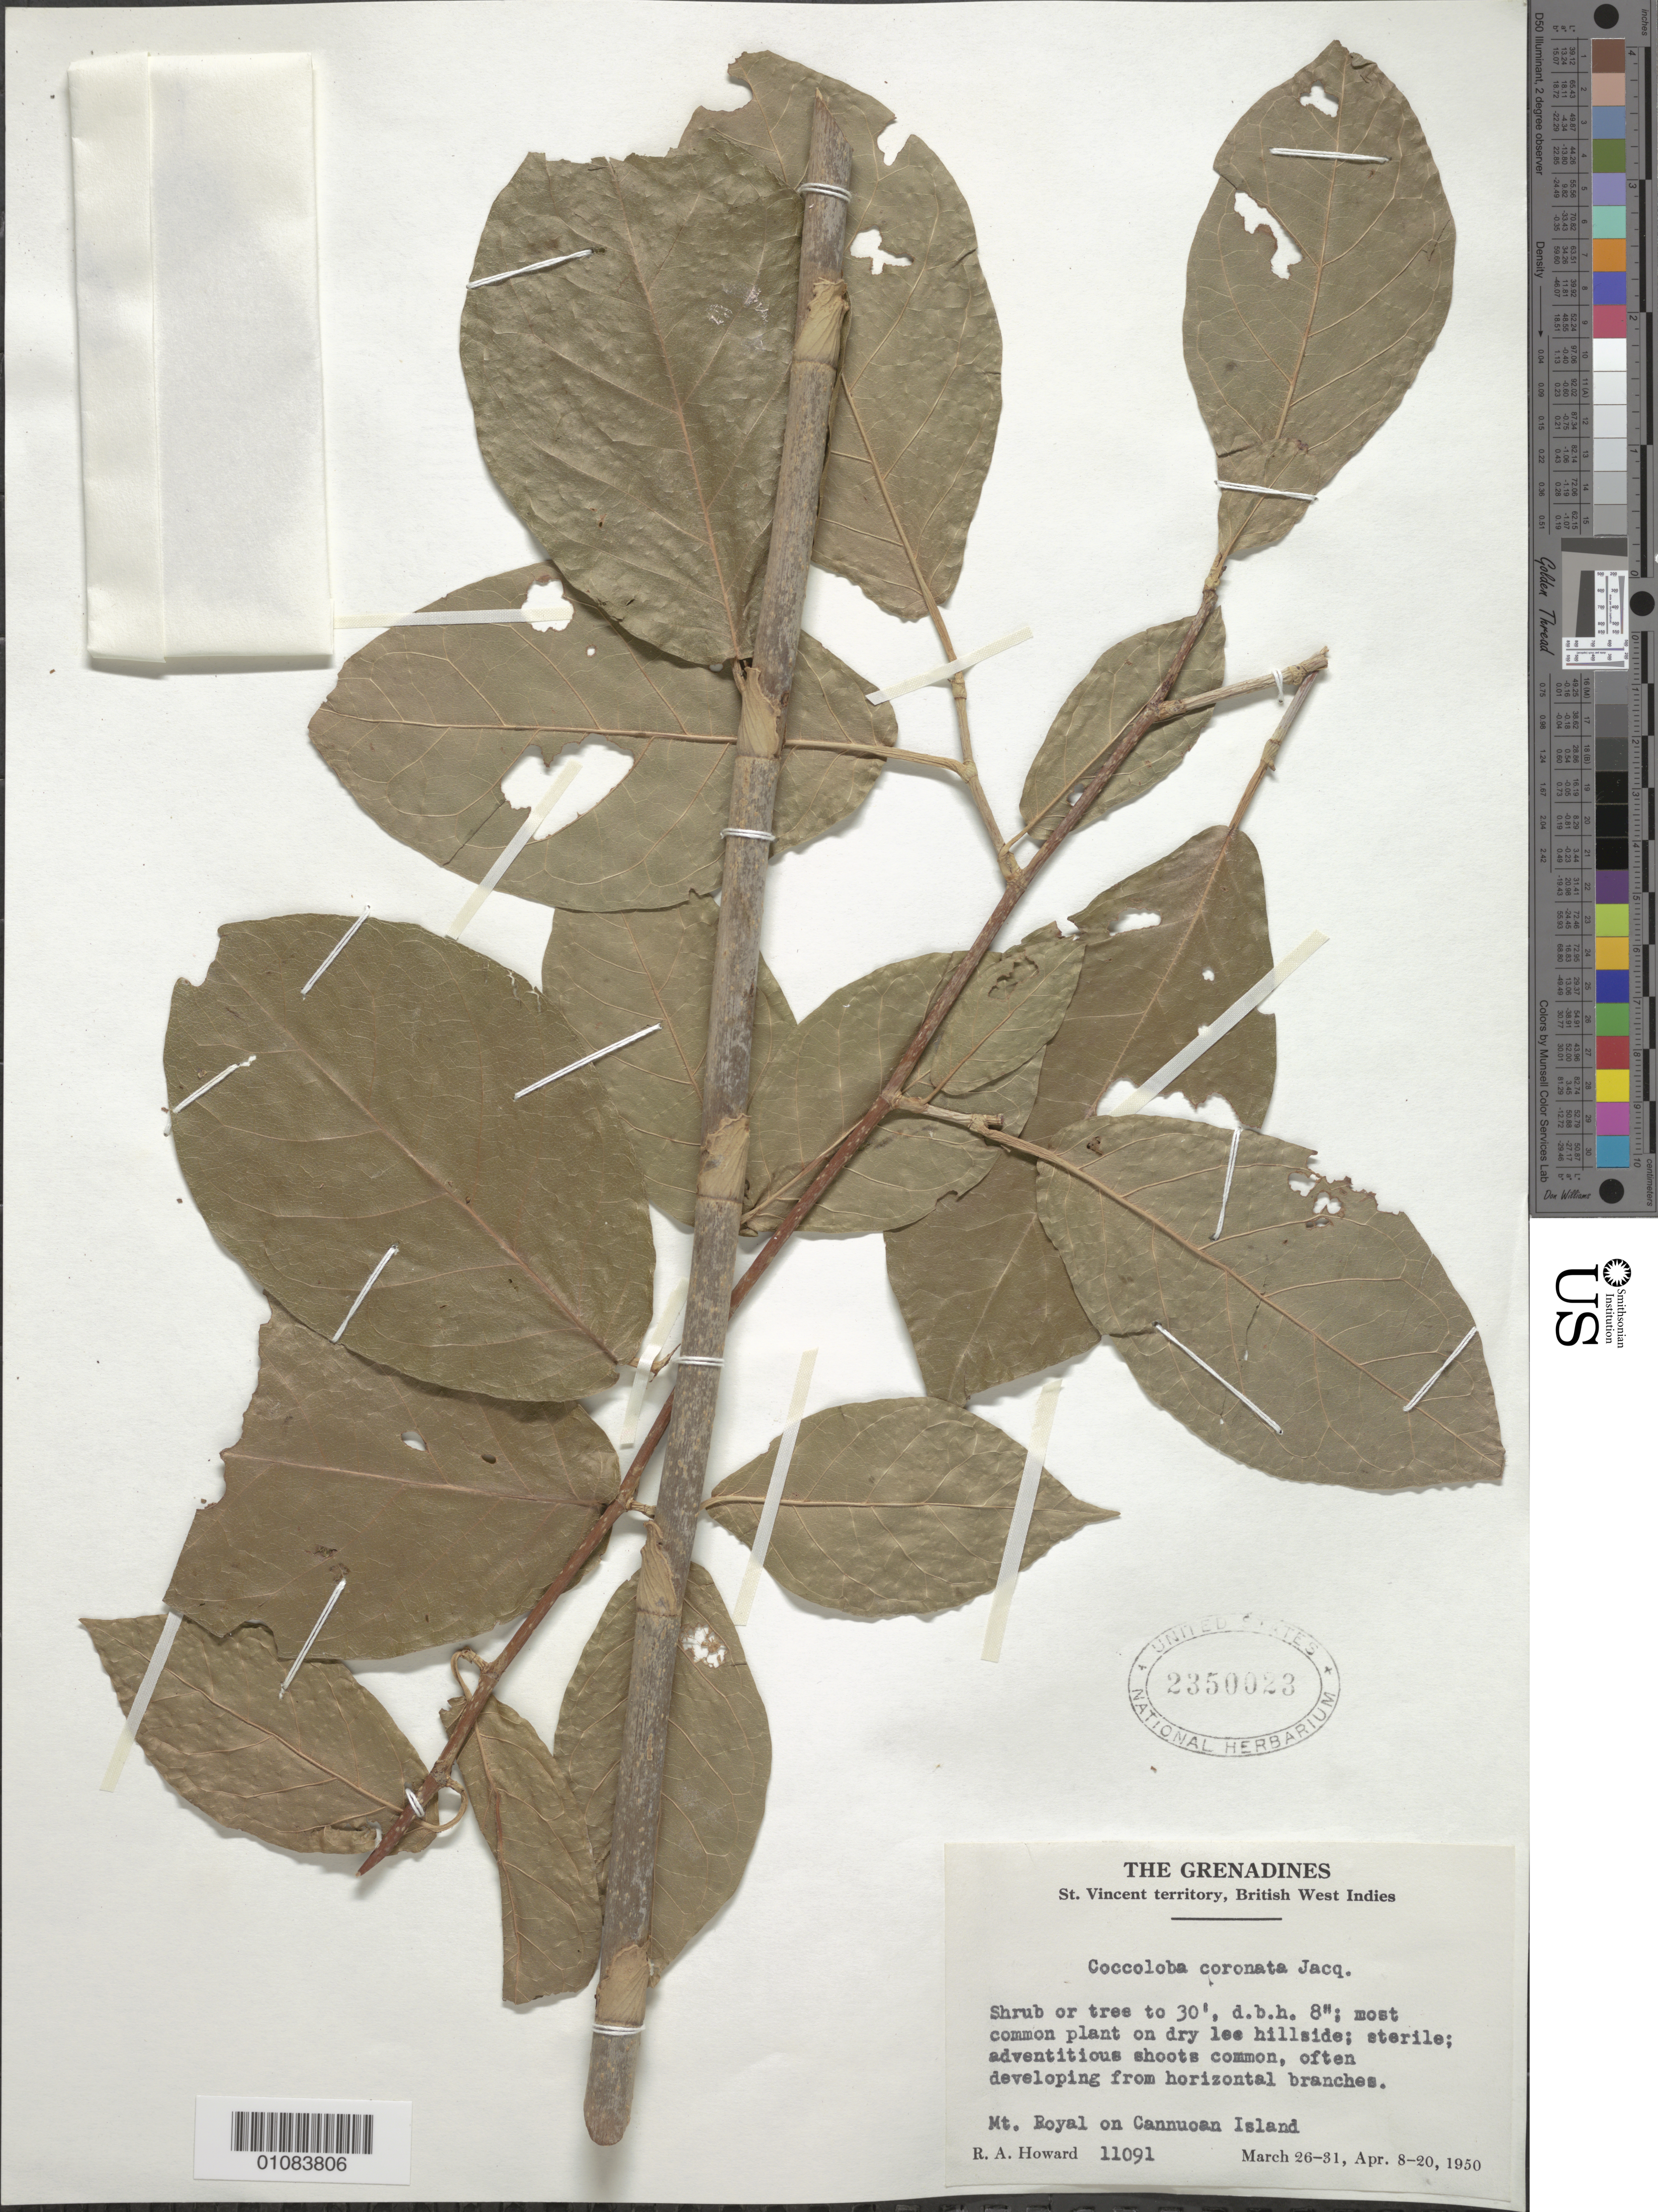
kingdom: Plantae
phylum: Tracheophyta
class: Magnoliopsida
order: Caryophyllales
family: Polygonaceae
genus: Coccoloba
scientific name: Coccoloba coronata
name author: Jacq.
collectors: R. A. Howard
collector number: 11091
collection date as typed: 26 Mar 1950 to 20 Apr 1950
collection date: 1950-03-26/1950-04-20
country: St. Vincent - Grenadines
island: Canouan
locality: Mt. Royal on Cannuoan Island.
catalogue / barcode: US 2350023